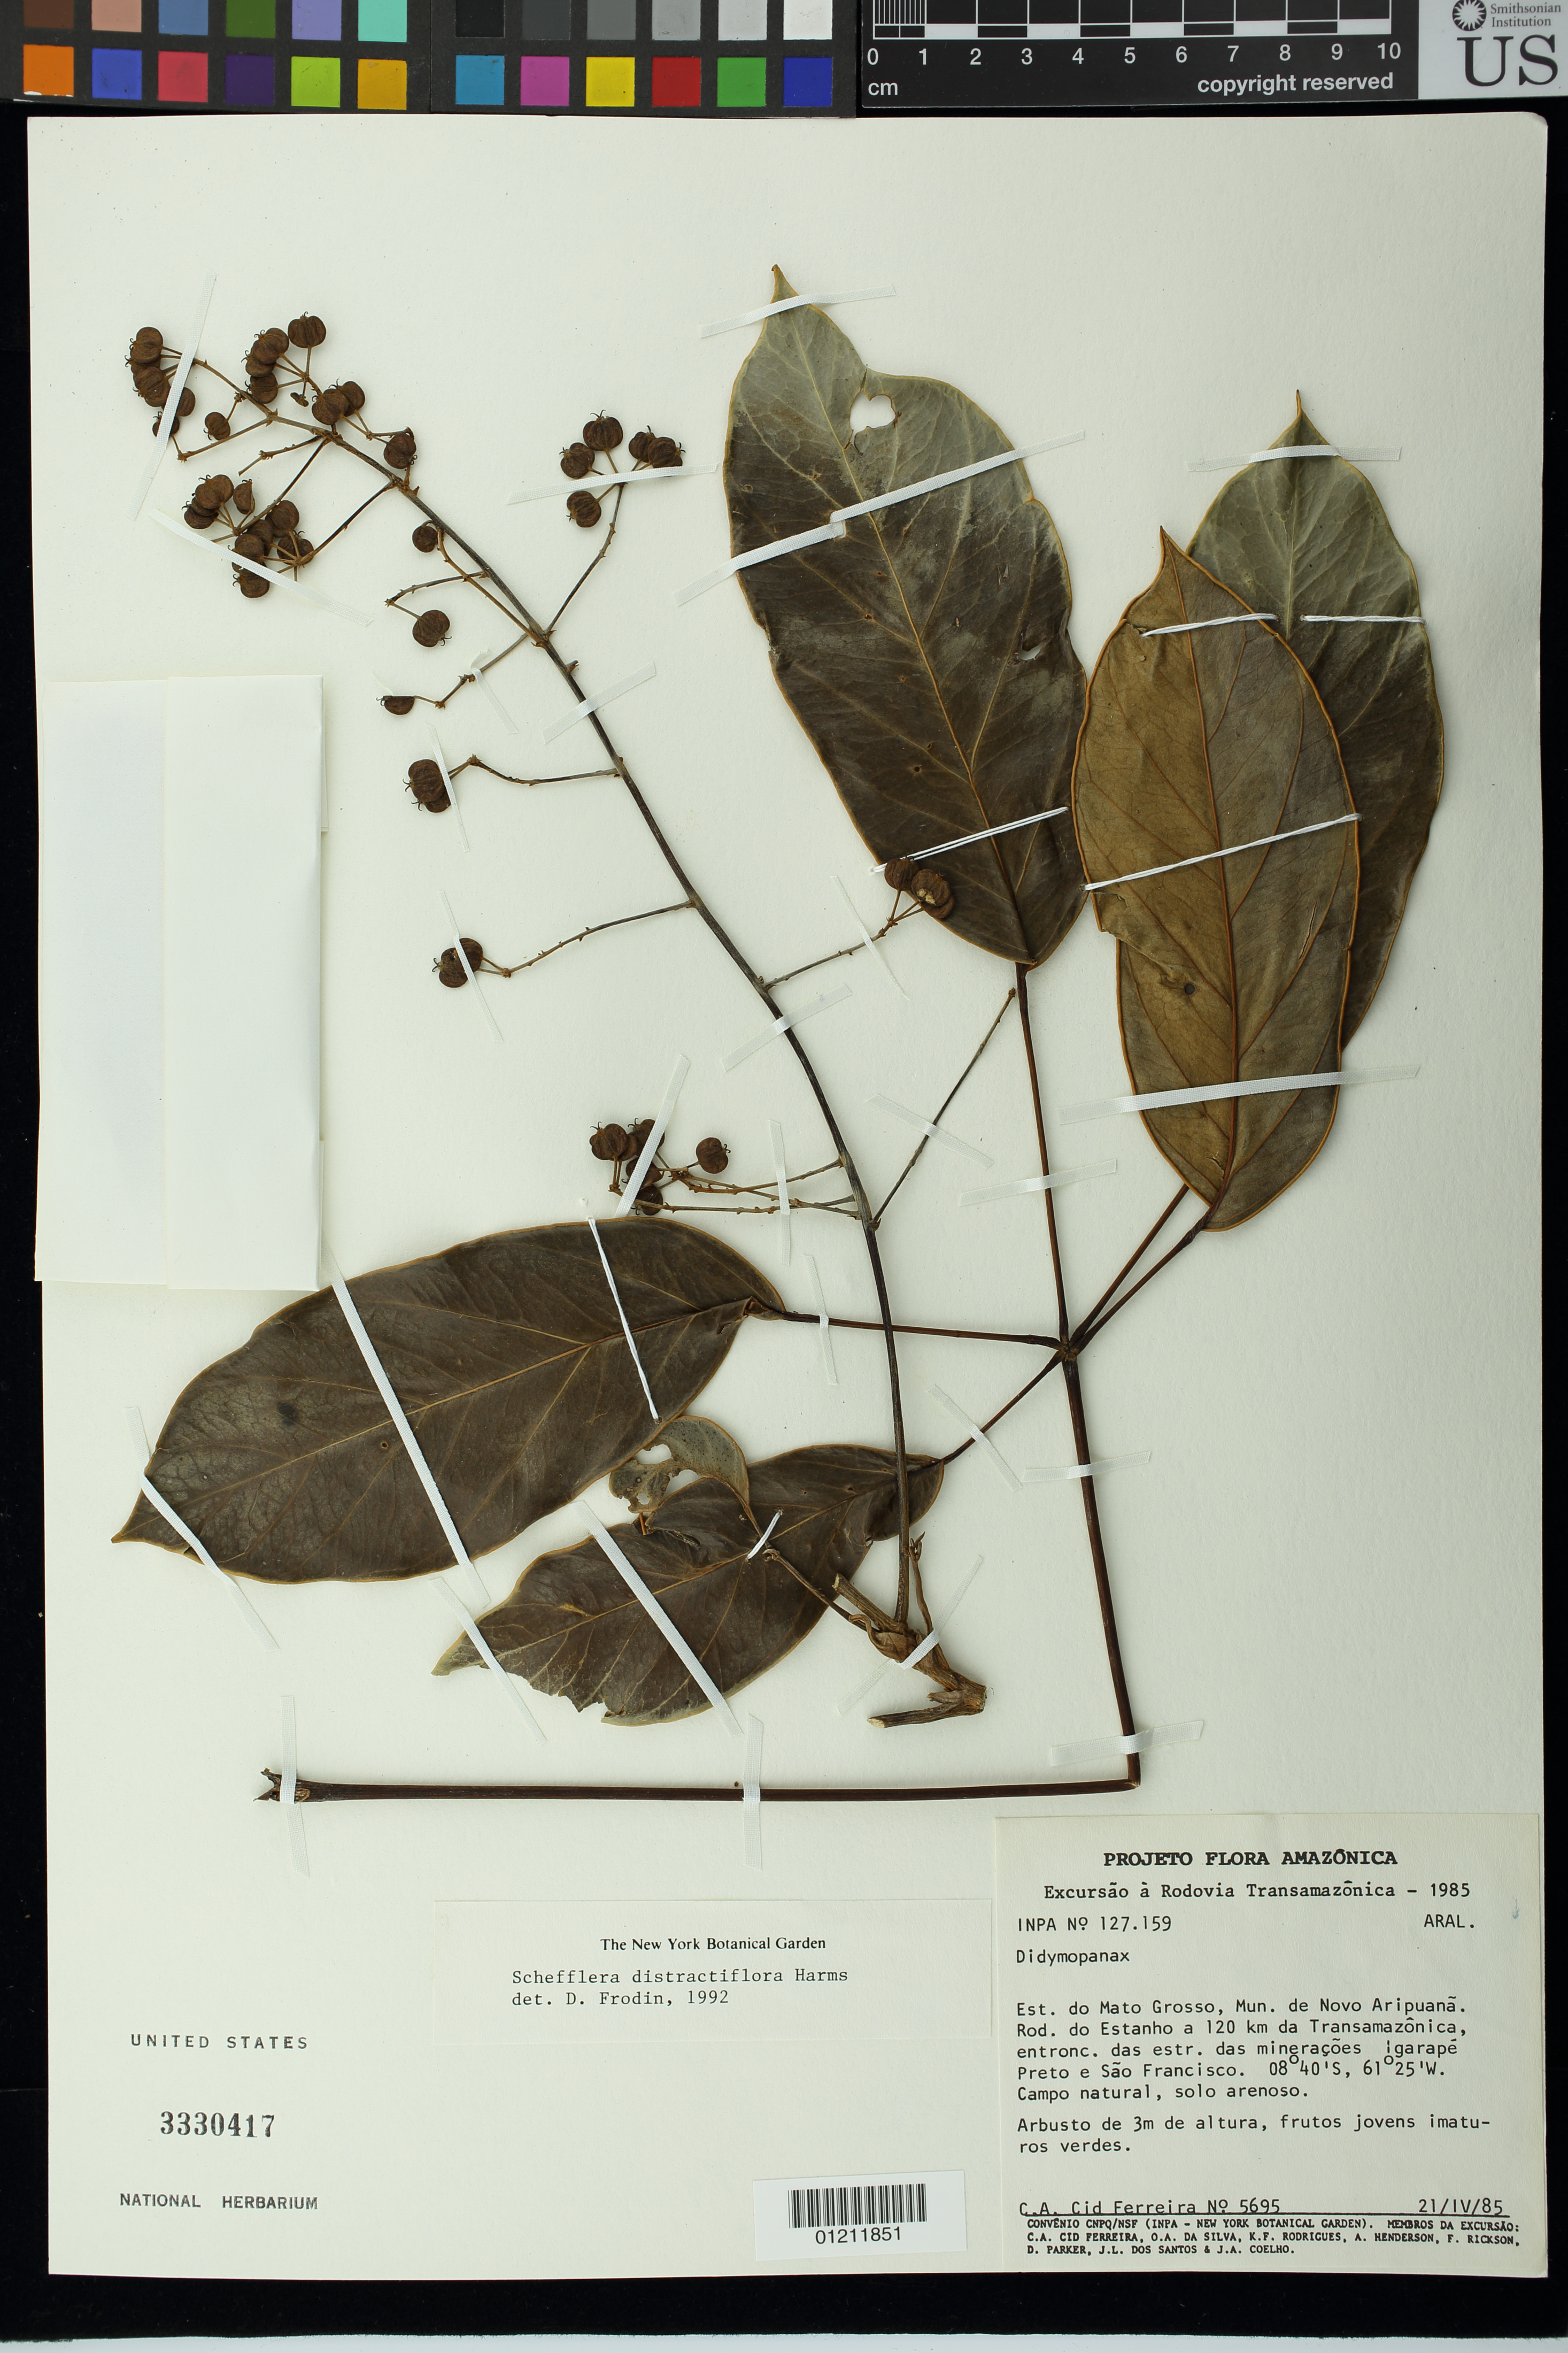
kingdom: Plantae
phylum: Tracheophyta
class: Magnoliopsida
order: Apiales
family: Araliaceae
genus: Schefflera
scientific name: Schefflera distractiflora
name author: (Harms) Frodin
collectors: C. A. Cid Ferreira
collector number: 5695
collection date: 1985-04-21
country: Brazil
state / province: Mato Grosso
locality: Mun. de Novo Aripuanã. Rod. Do Estanho a 120 km da Transamaz(nica, entronc. Das estr. Das minerac)s Igarapé Preto e São Francisco. Campo natural, solo arenoso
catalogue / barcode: US 3330417